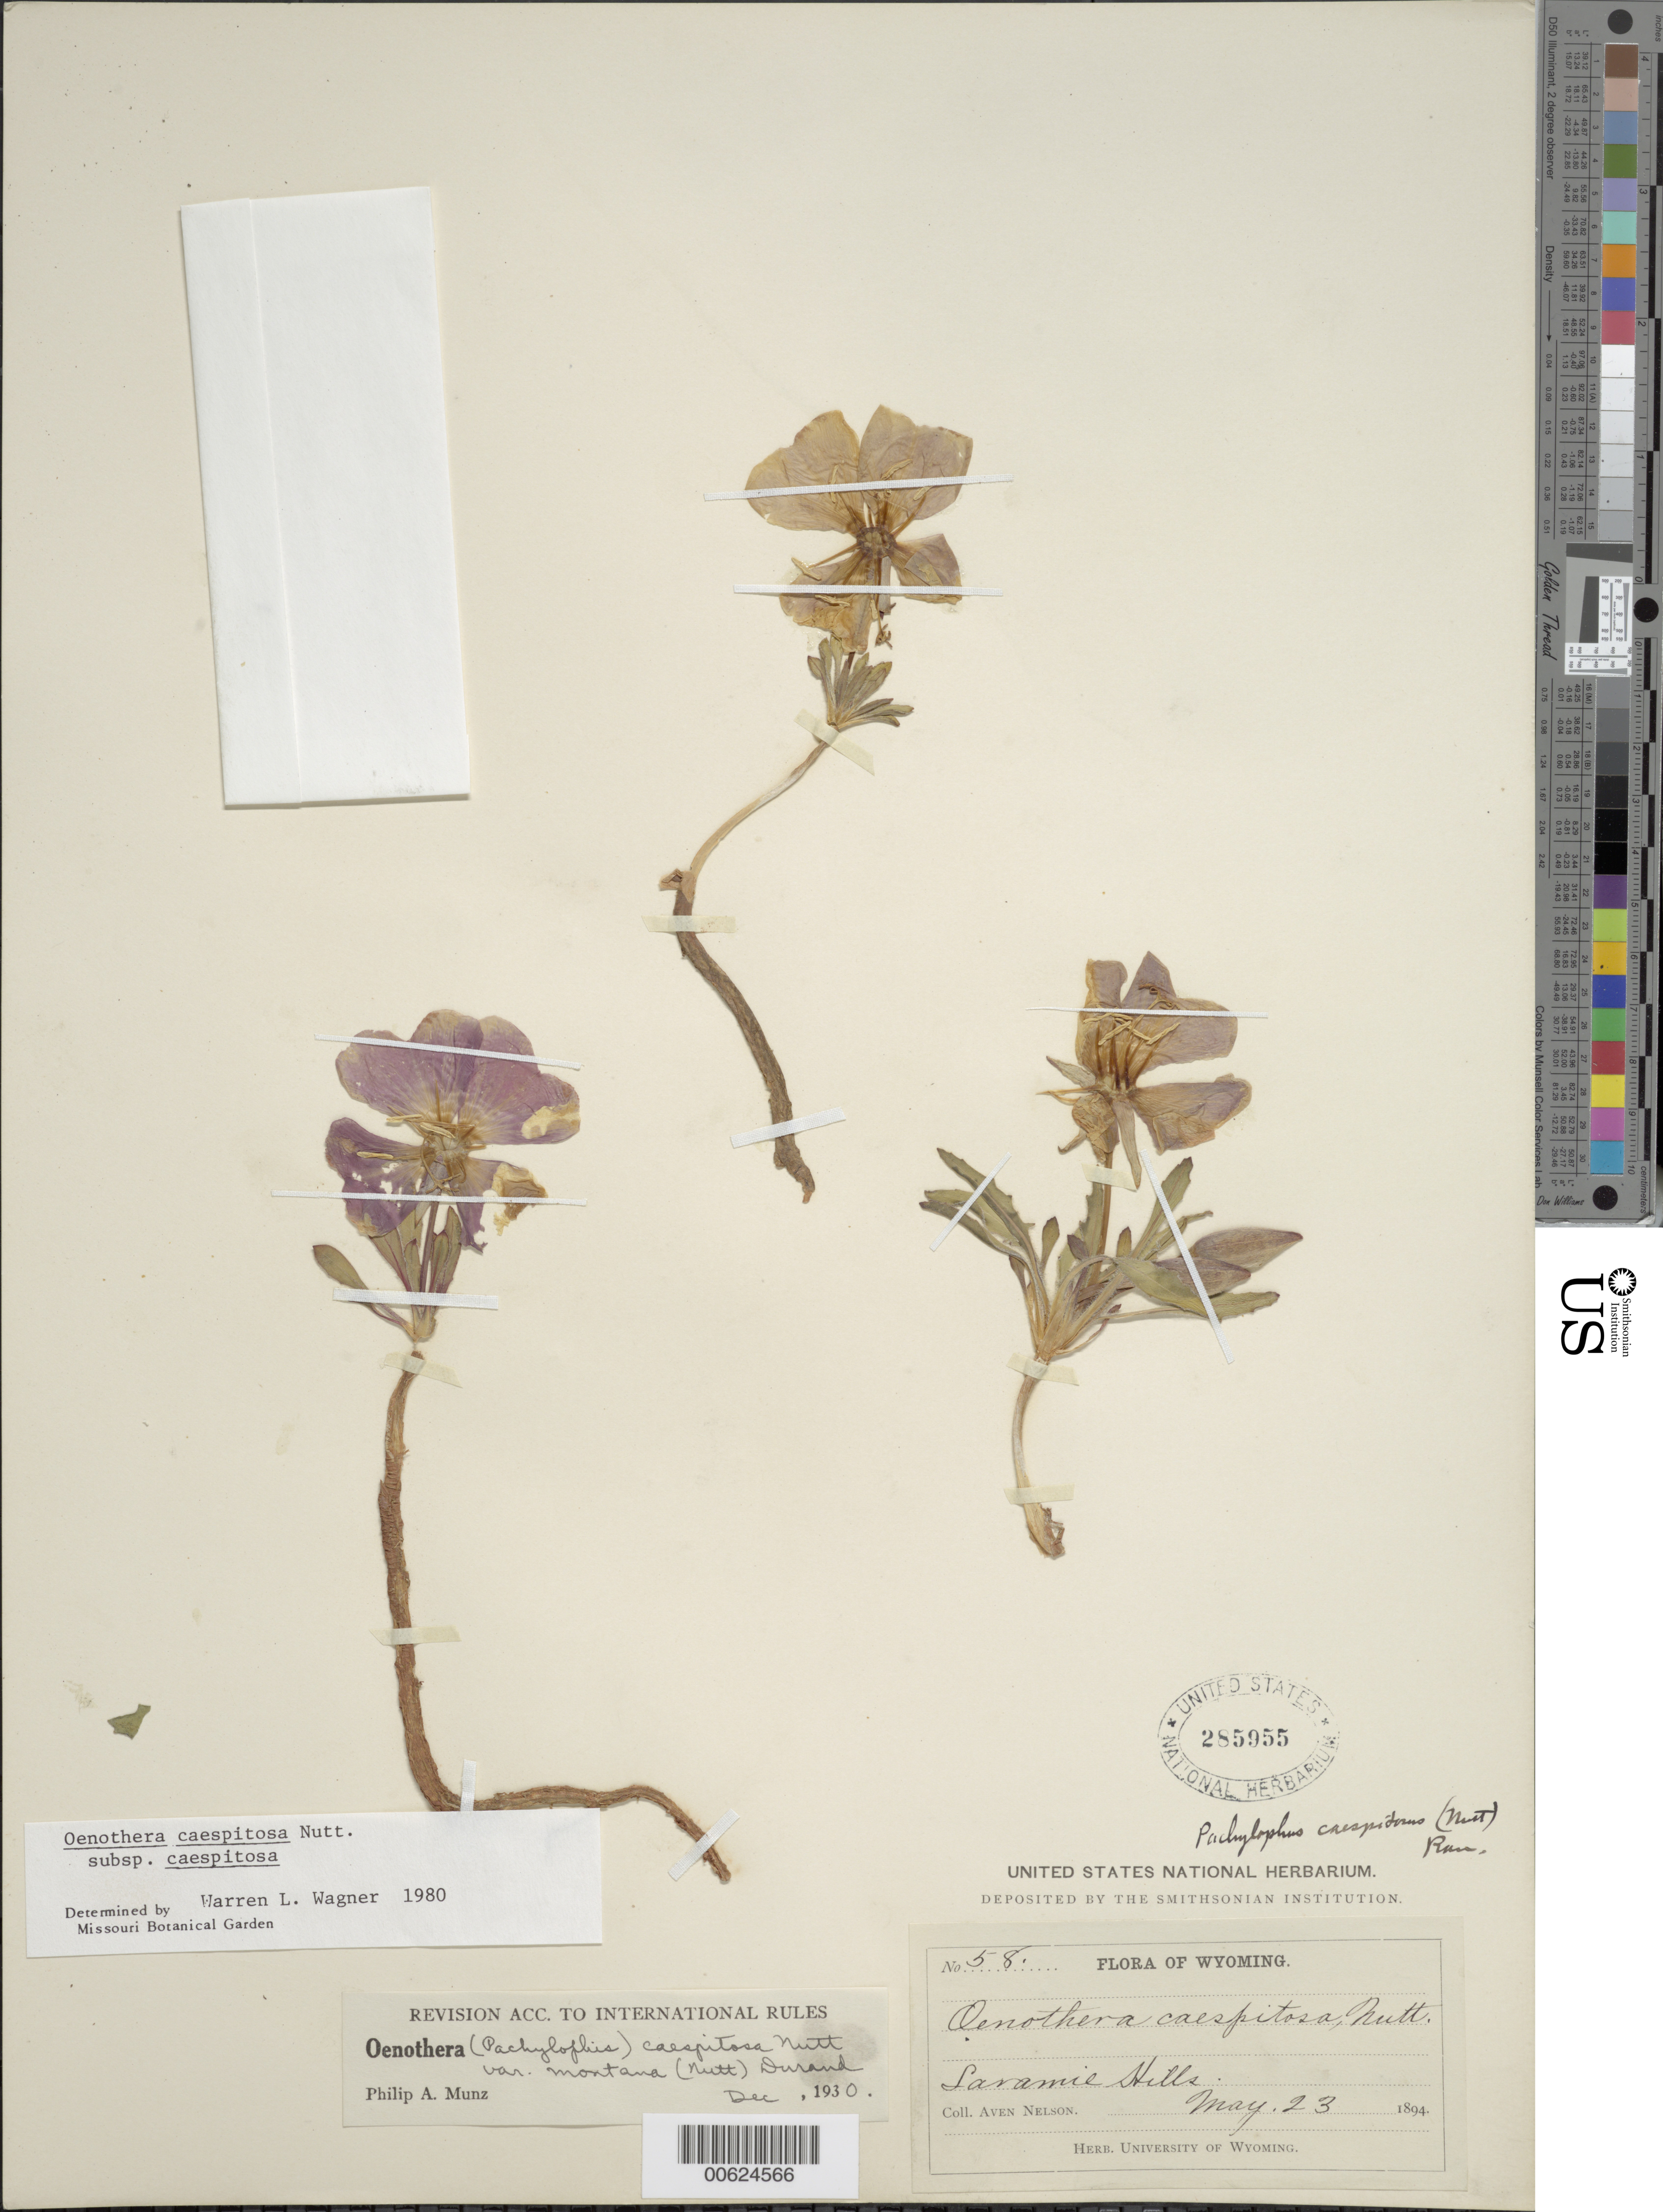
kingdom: Plantae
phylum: Tracheophyta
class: Magnoliopsida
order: Myrtales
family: Onagraceae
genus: Oenothera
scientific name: Oenothera cespitosa subsp. cespitosa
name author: Nutt.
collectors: A. Nelson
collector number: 58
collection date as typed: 23 May 1894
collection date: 1894-05-23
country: United States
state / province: Wyoming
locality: Laramie Hills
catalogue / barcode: US 285955